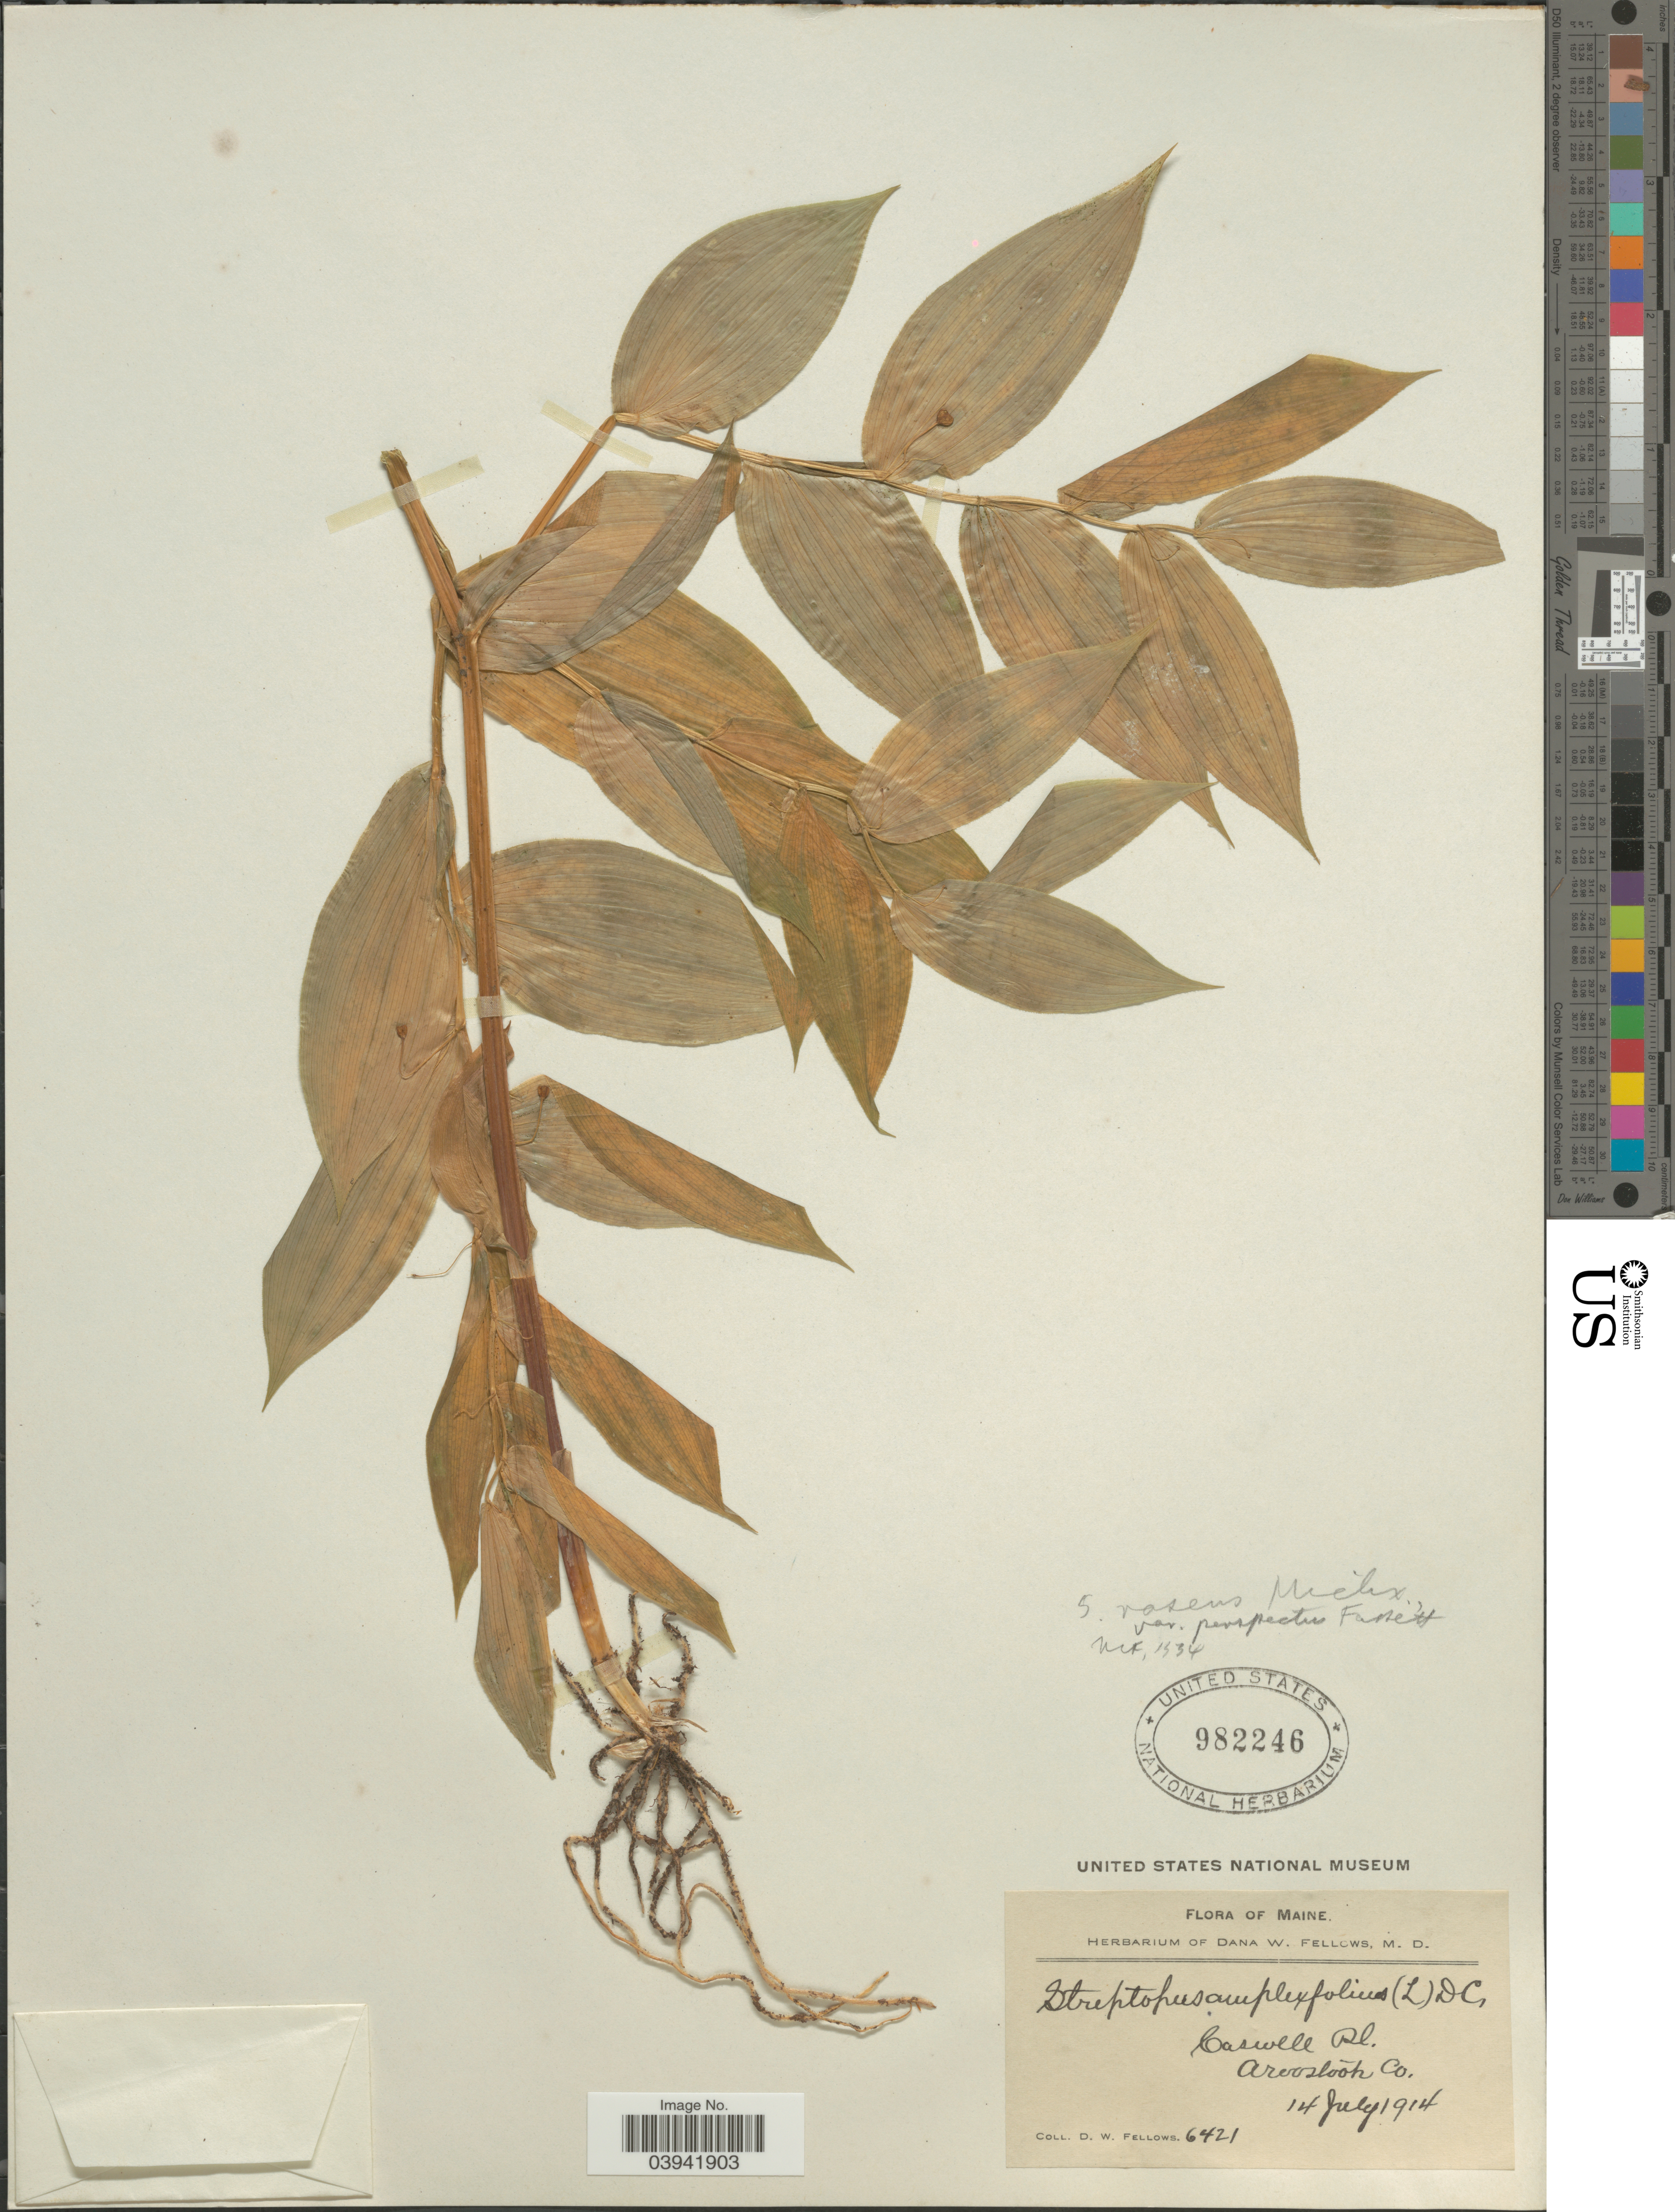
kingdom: Plantae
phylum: Tracheophyta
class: Liliopsida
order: Liliales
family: Liliaceae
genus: Streptopus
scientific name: Streptopus roseus var. perspectus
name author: Fassett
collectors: D. W. Fellows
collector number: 6421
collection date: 1914-07-14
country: United States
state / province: Maine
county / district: Aroostook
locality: Aroostook Co.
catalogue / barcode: US 982246